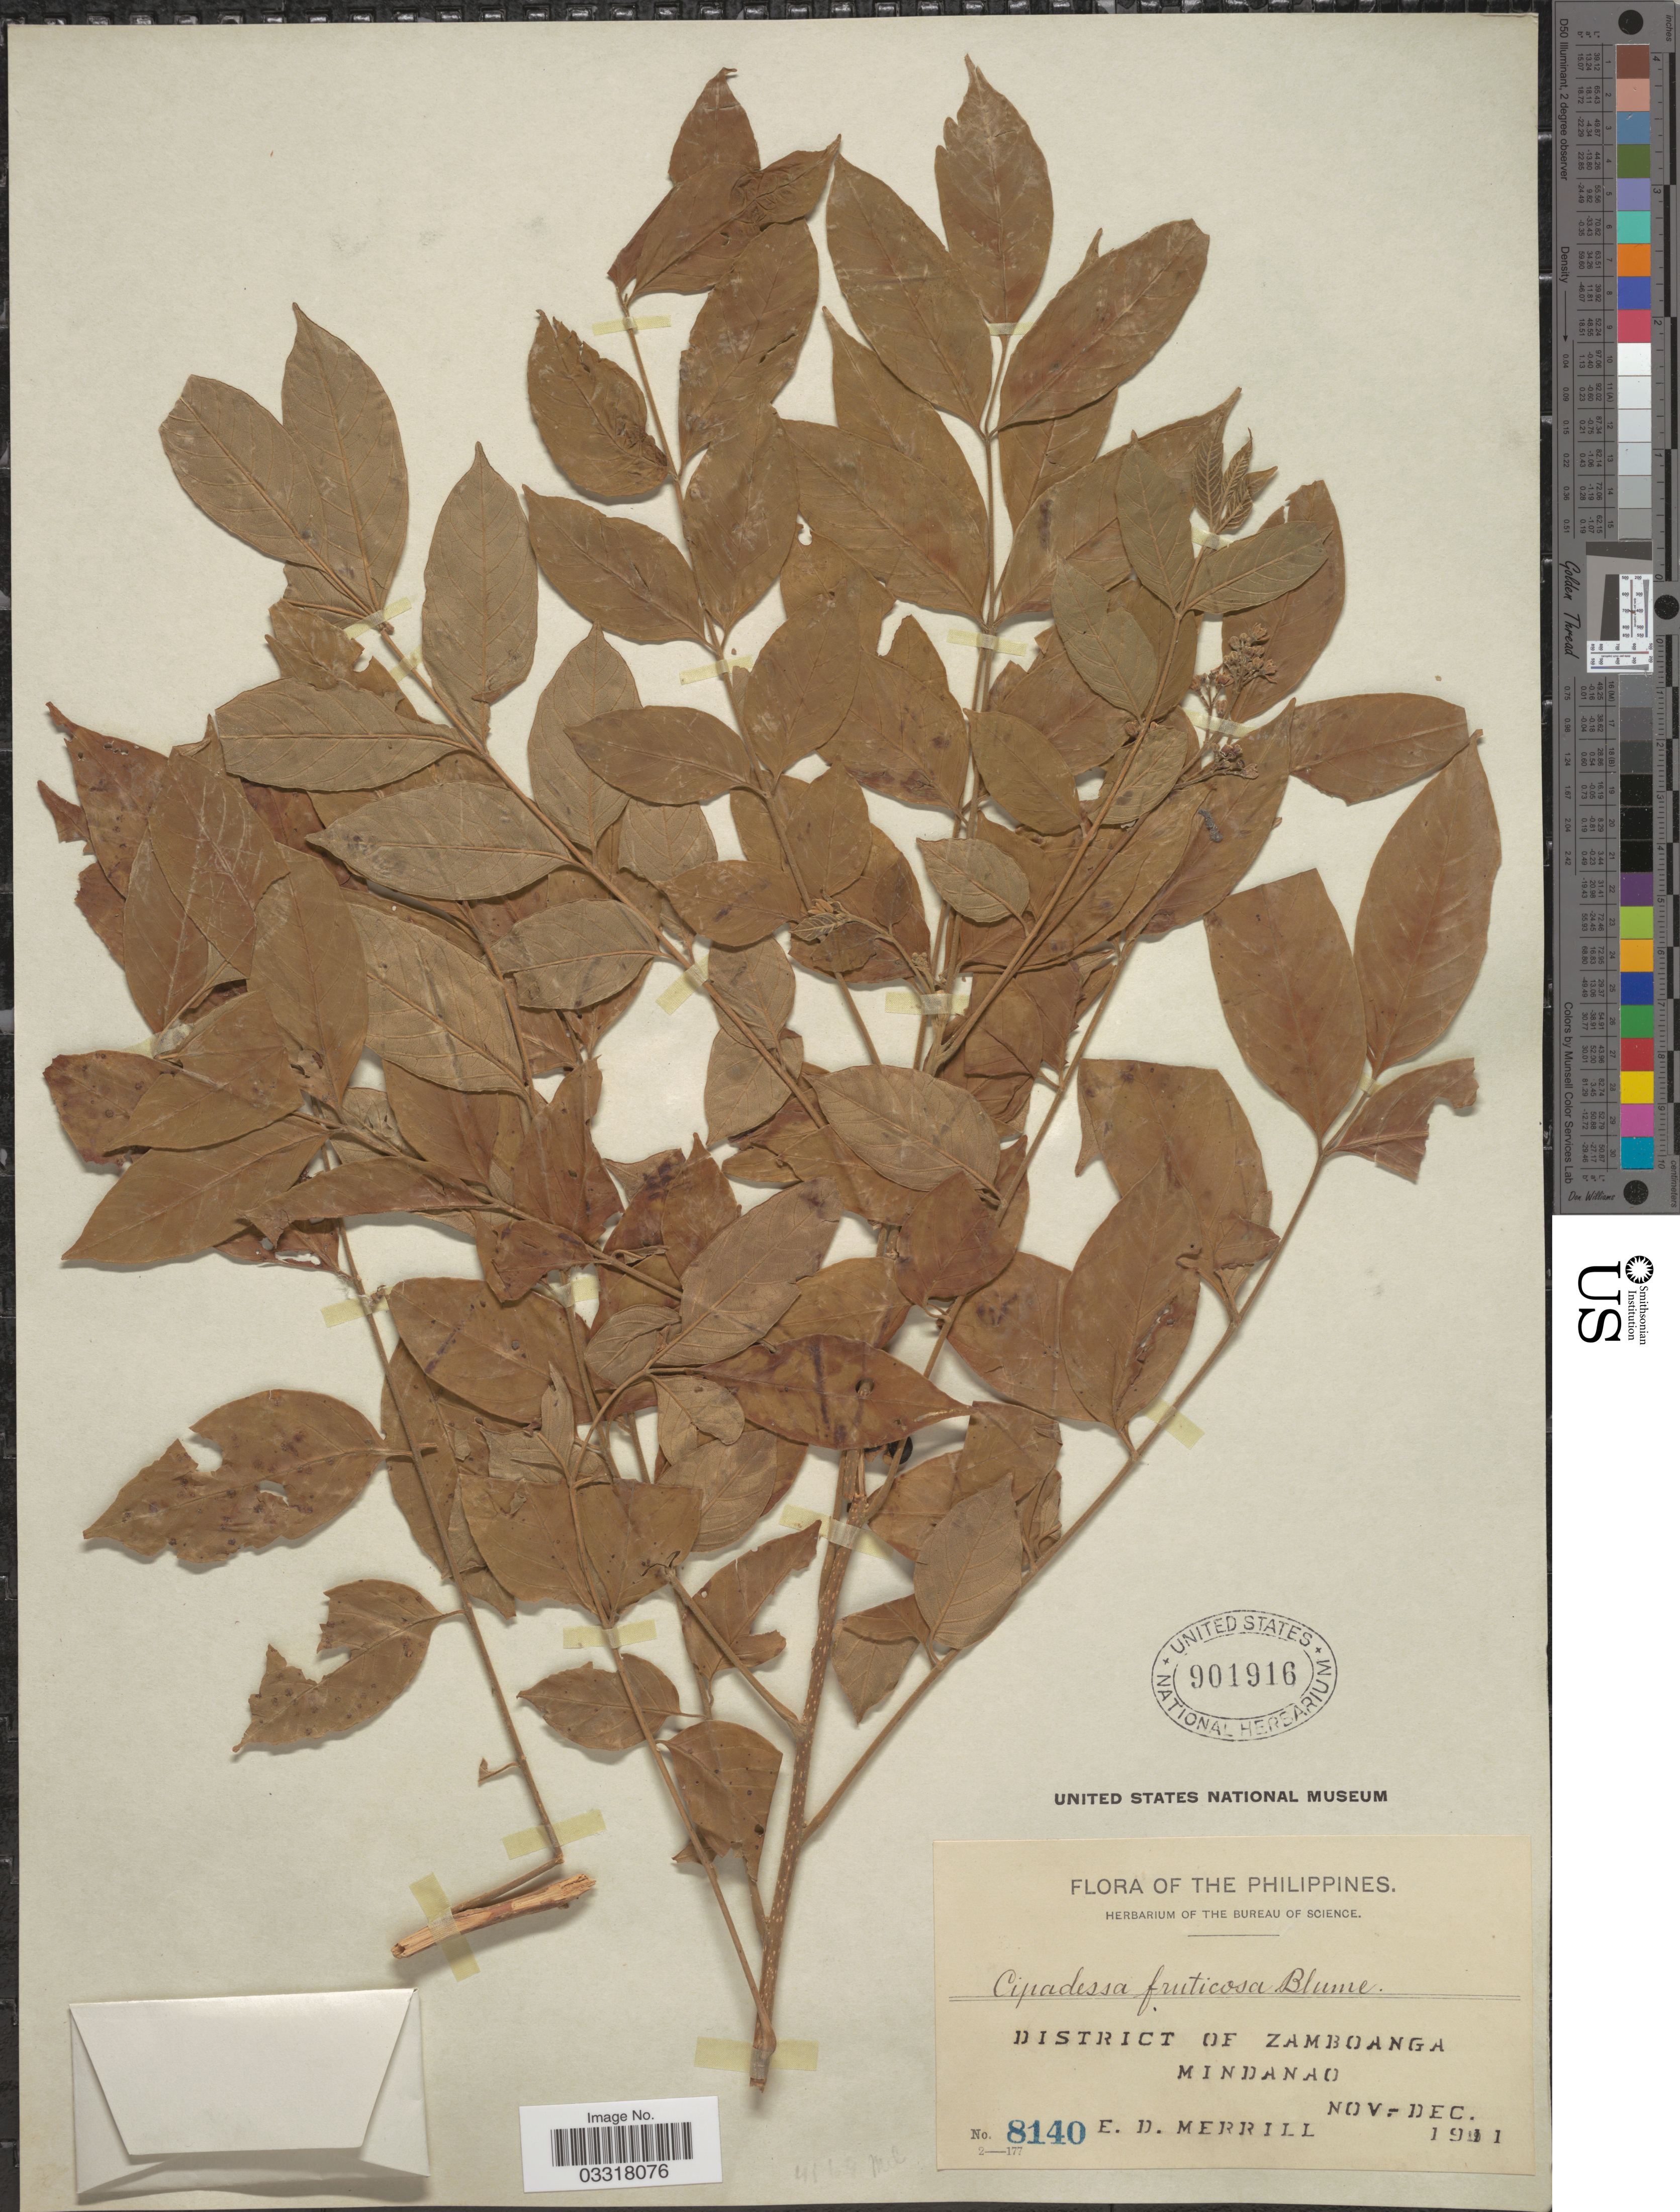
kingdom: Plantae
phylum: Tracheophyta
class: Magnoliopsida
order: Sapindales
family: Meliaceae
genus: Cipadessa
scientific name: Cipadessa baccifera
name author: Miq.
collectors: E. D. Merrill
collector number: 8140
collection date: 1911-11/1911-12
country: Philippines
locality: District of Zamboanga. Mindanao.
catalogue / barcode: US 901916